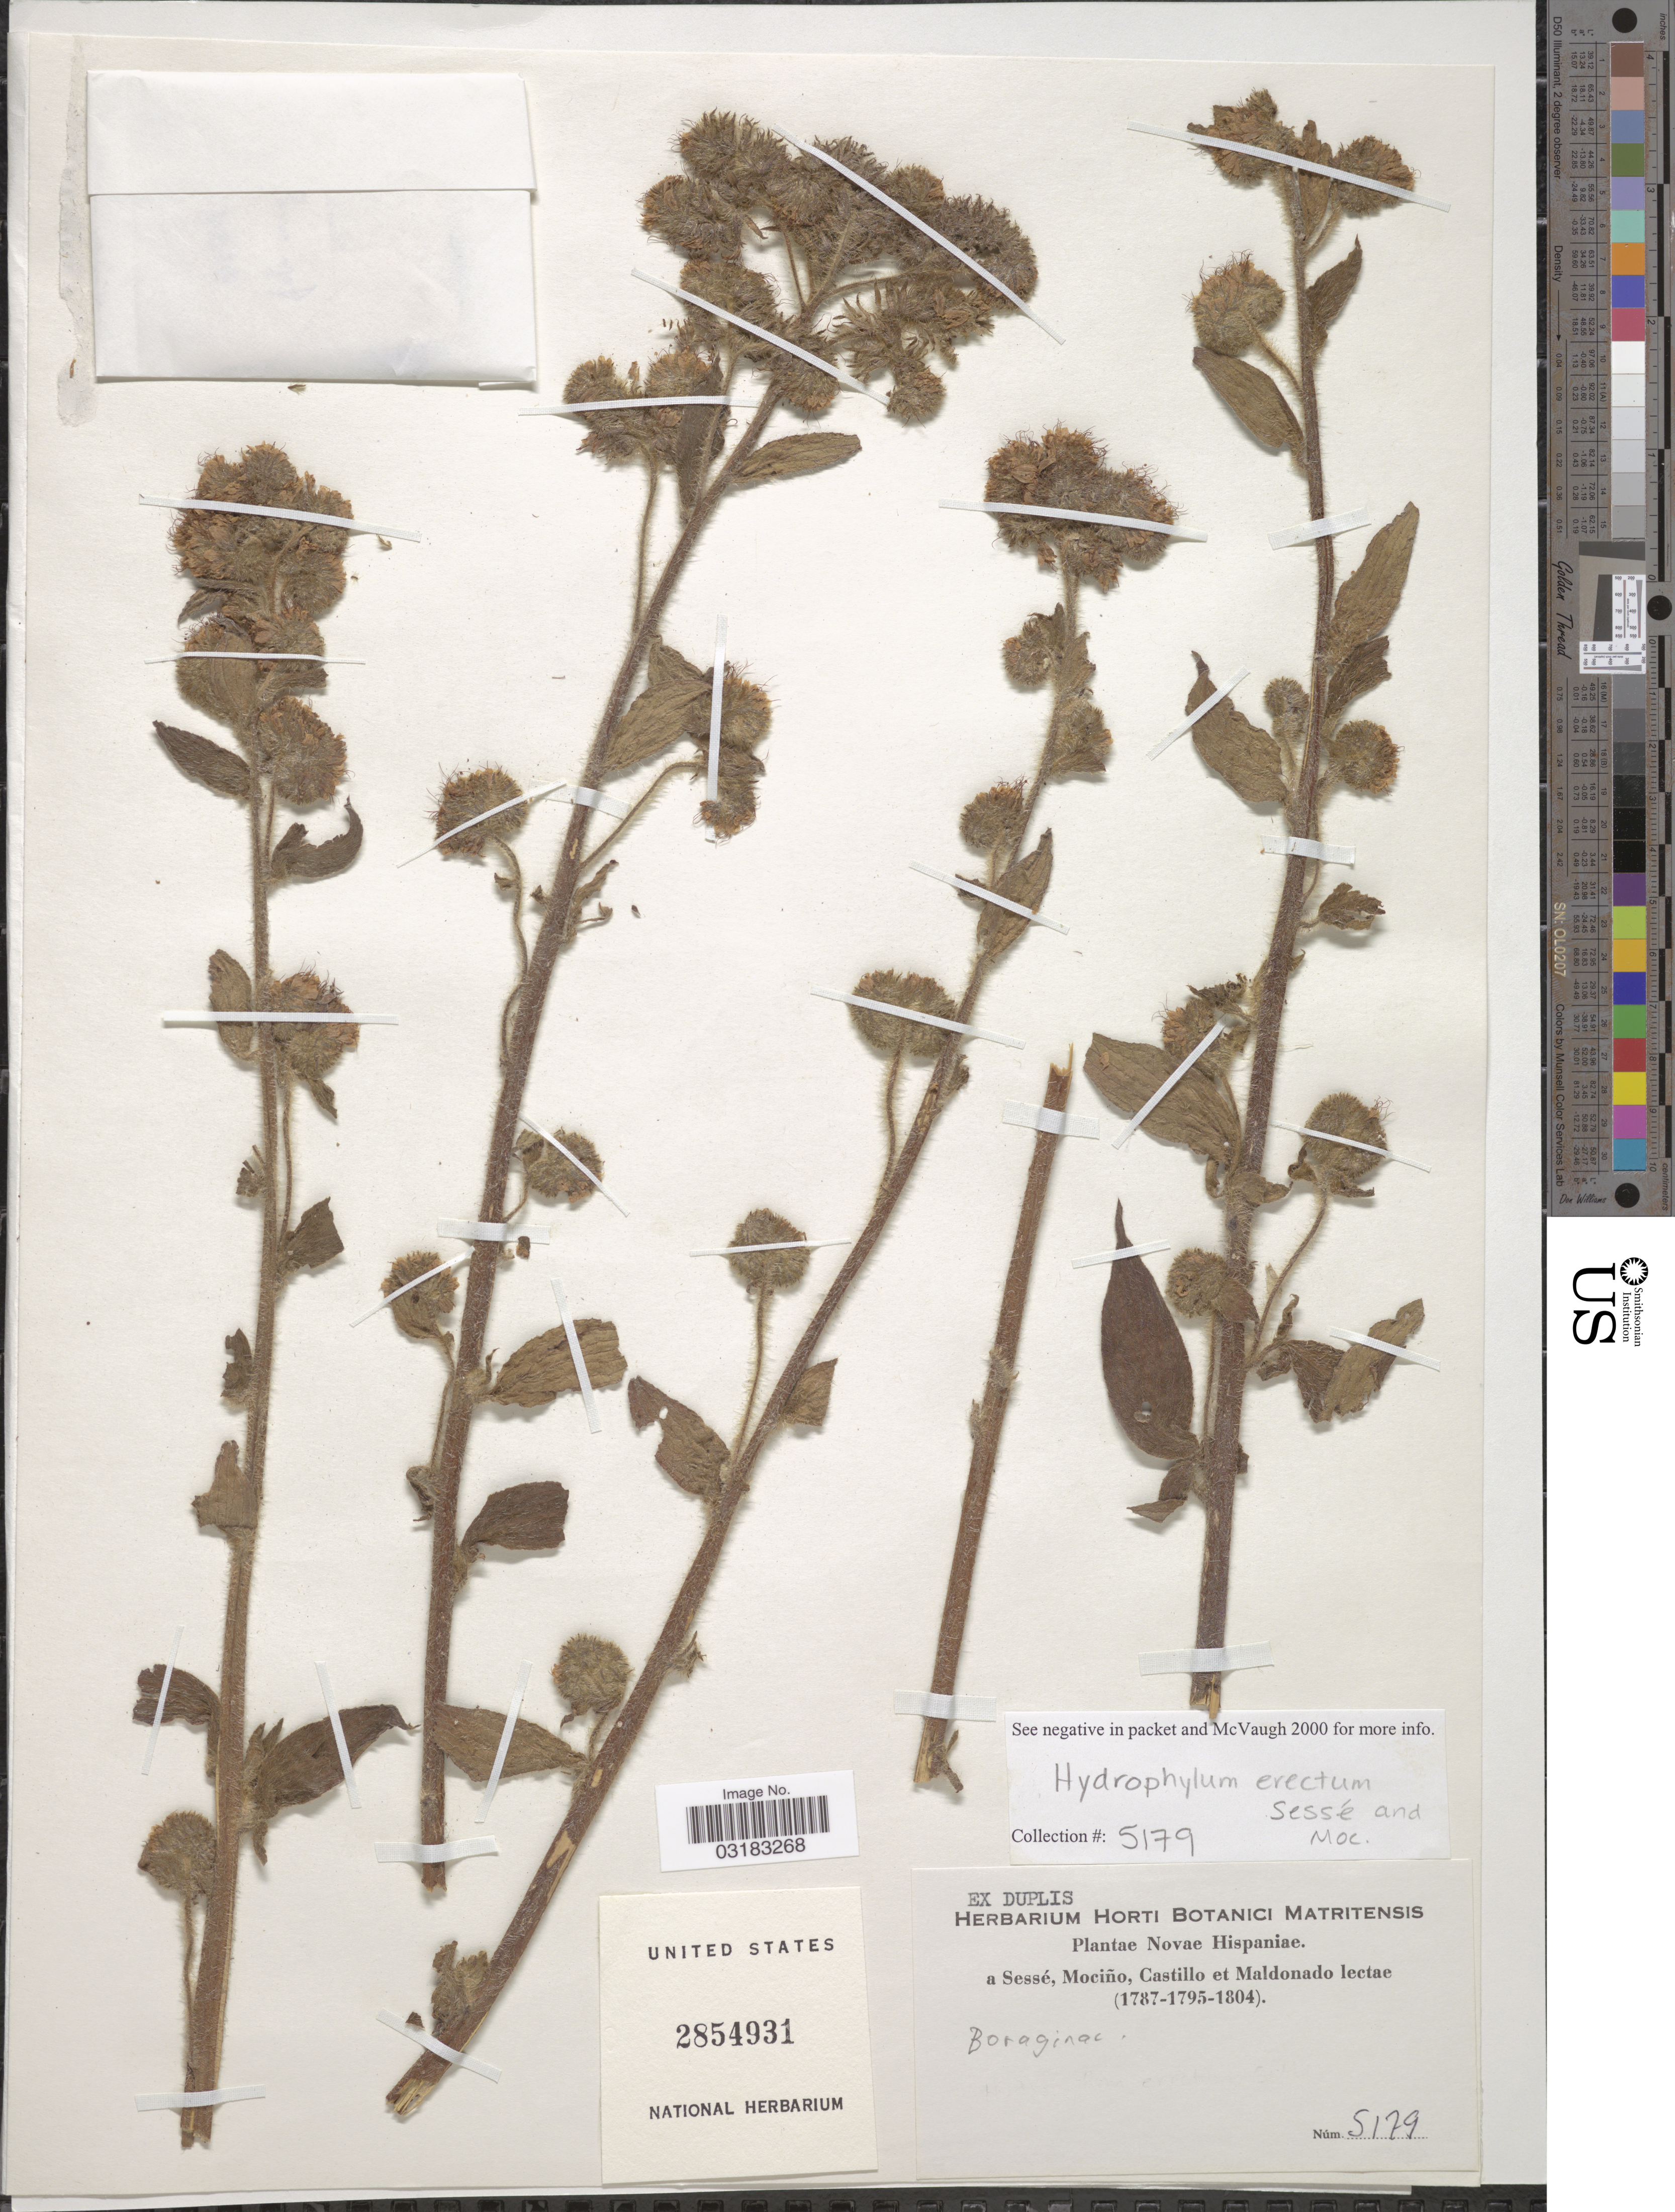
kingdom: Plantae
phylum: Tracheophyta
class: Magnoliopsida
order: Boraginales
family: Hydrophyllaceae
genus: Hydrophyllum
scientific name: Hydrophyllum erectum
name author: Sessé & Moc.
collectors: Sessé, --, Mociño, Castillo, -- & Maldonado, --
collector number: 5179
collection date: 1787/1804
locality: Novae Hispaniae.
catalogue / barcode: US 2854931